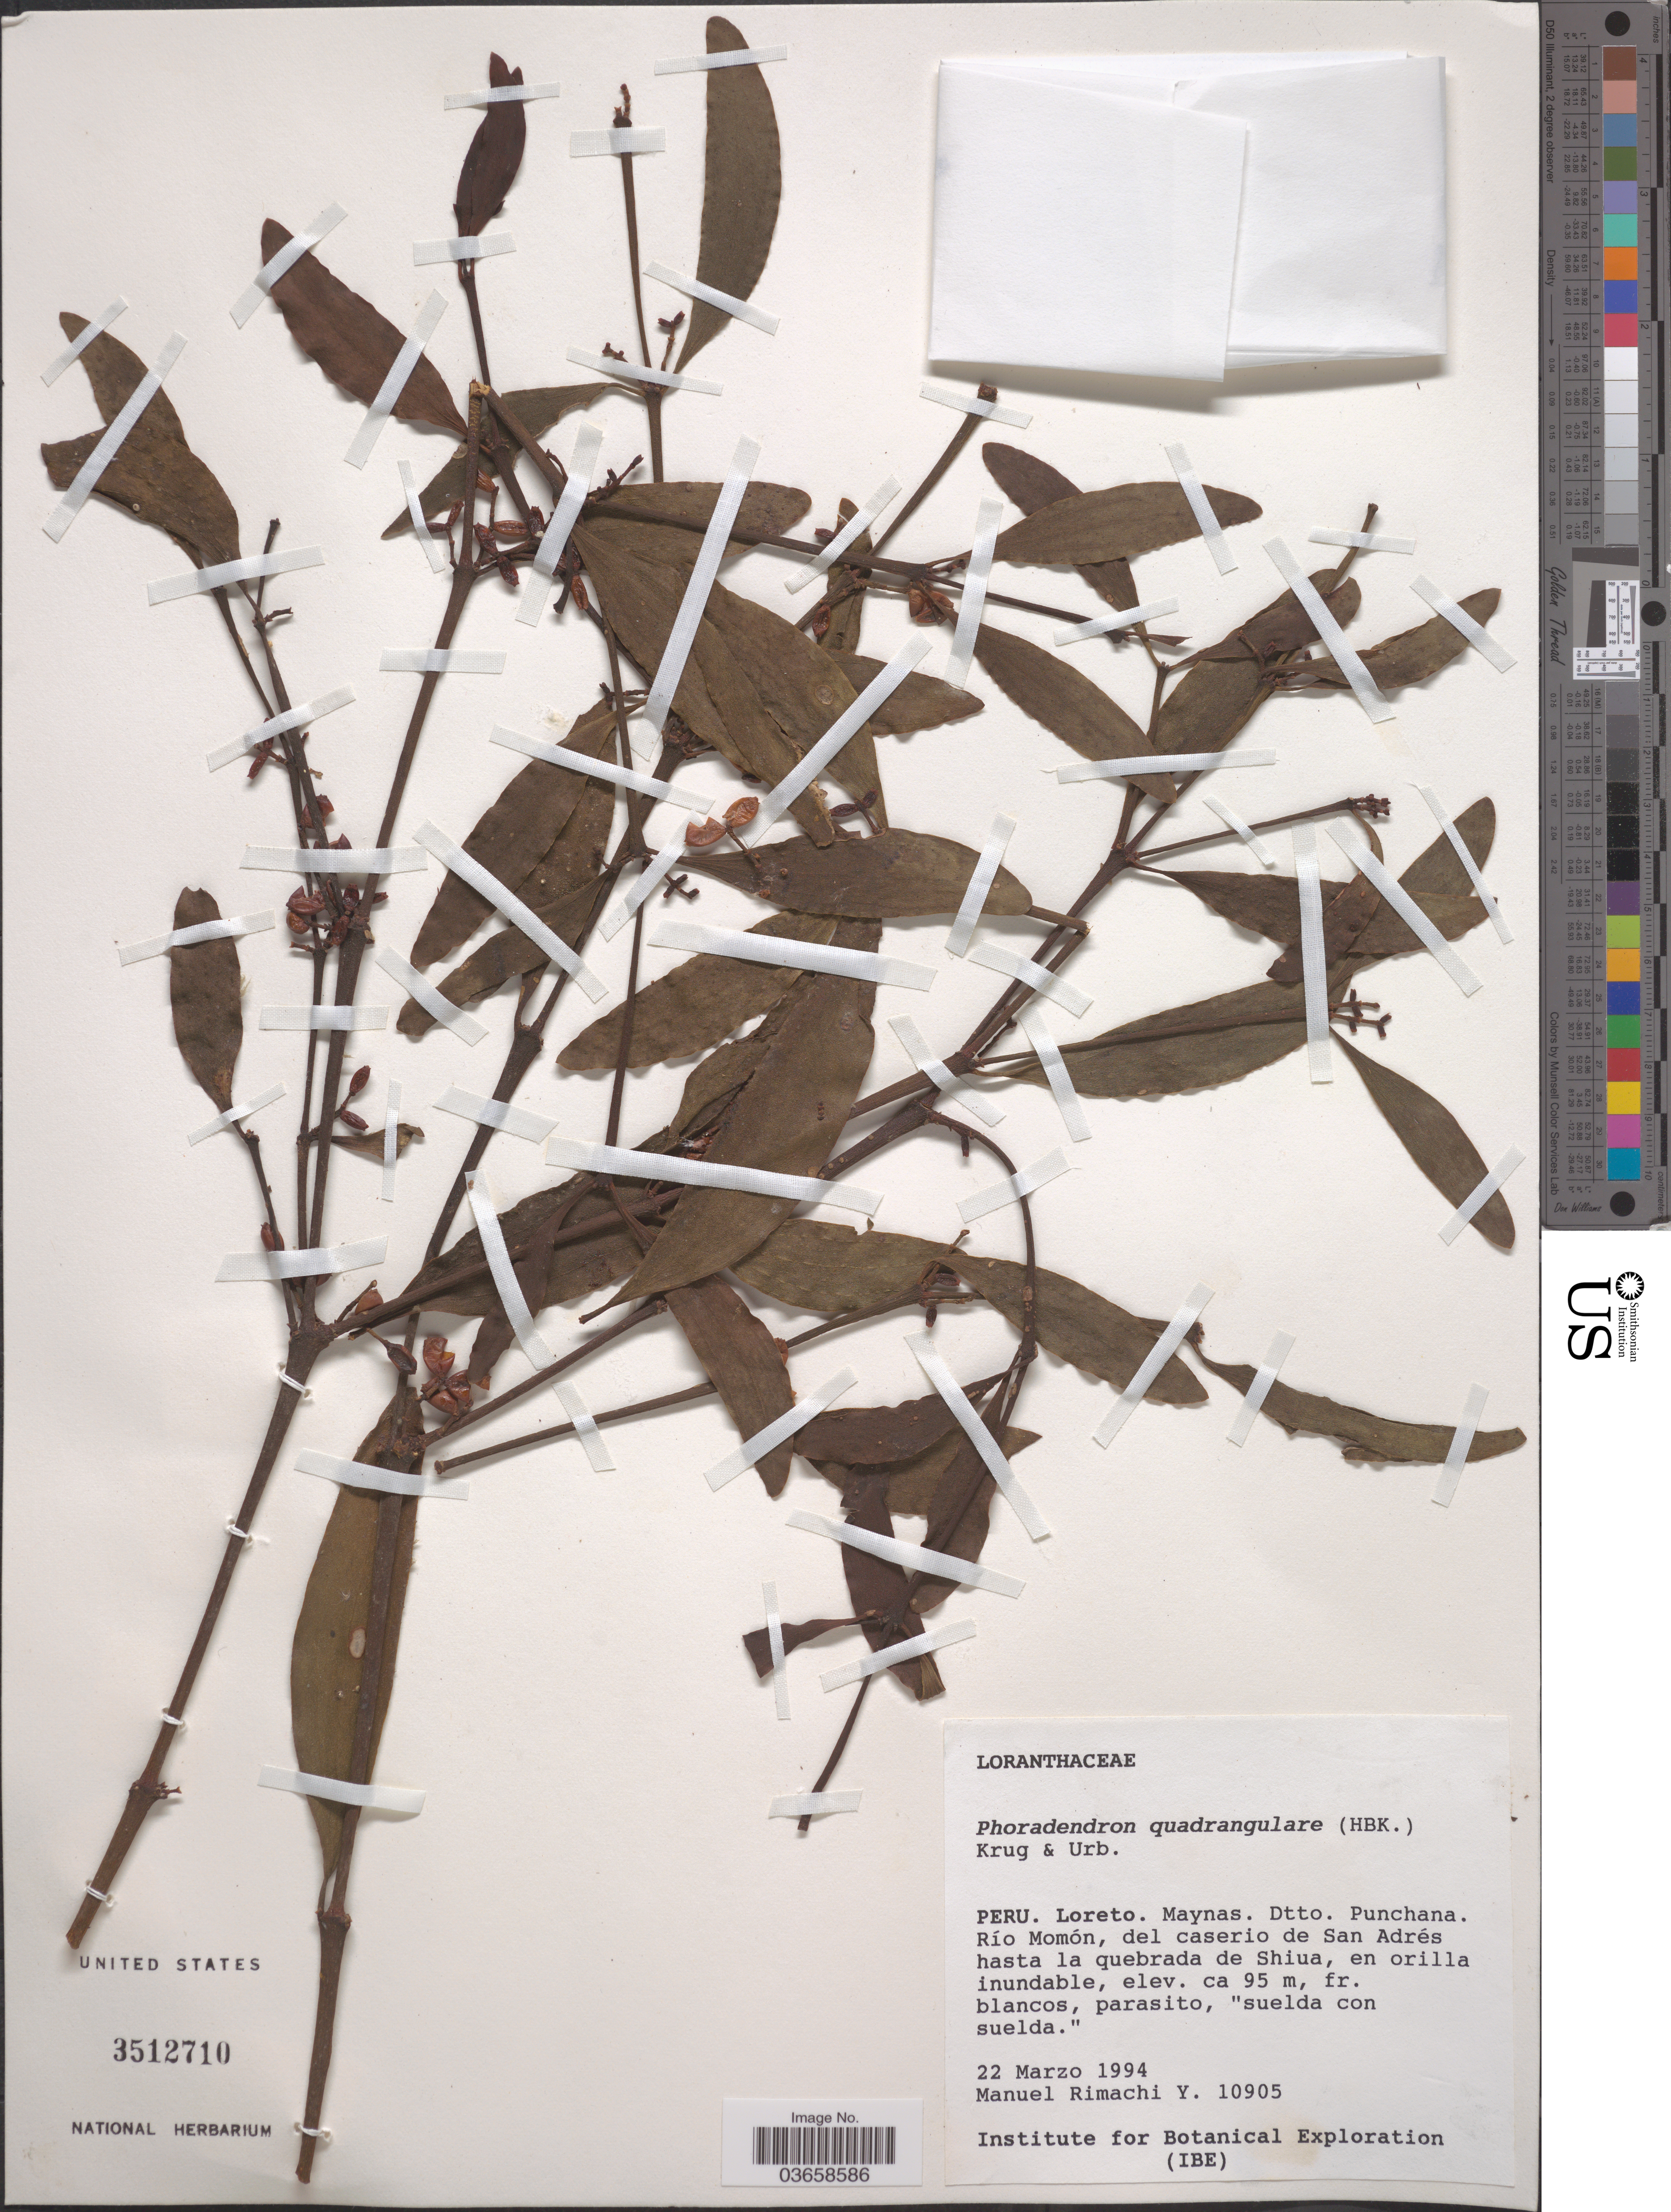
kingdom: Plantae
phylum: Tracheophyta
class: Magnoliopsida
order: Santalales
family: Viscaceae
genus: Phoradendron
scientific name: Phoradendron quadrangulare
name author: (Kunth) Griseb.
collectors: M. Rimachi Y.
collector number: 10905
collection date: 1994-03-22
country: Peru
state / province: Loreto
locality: Maynas. Dtto. Punchana. Río Momón, del caserio de San Adrés hasta la quebrada de Shiua, en orilla inundable.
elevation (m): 95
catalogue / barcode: US 3512710